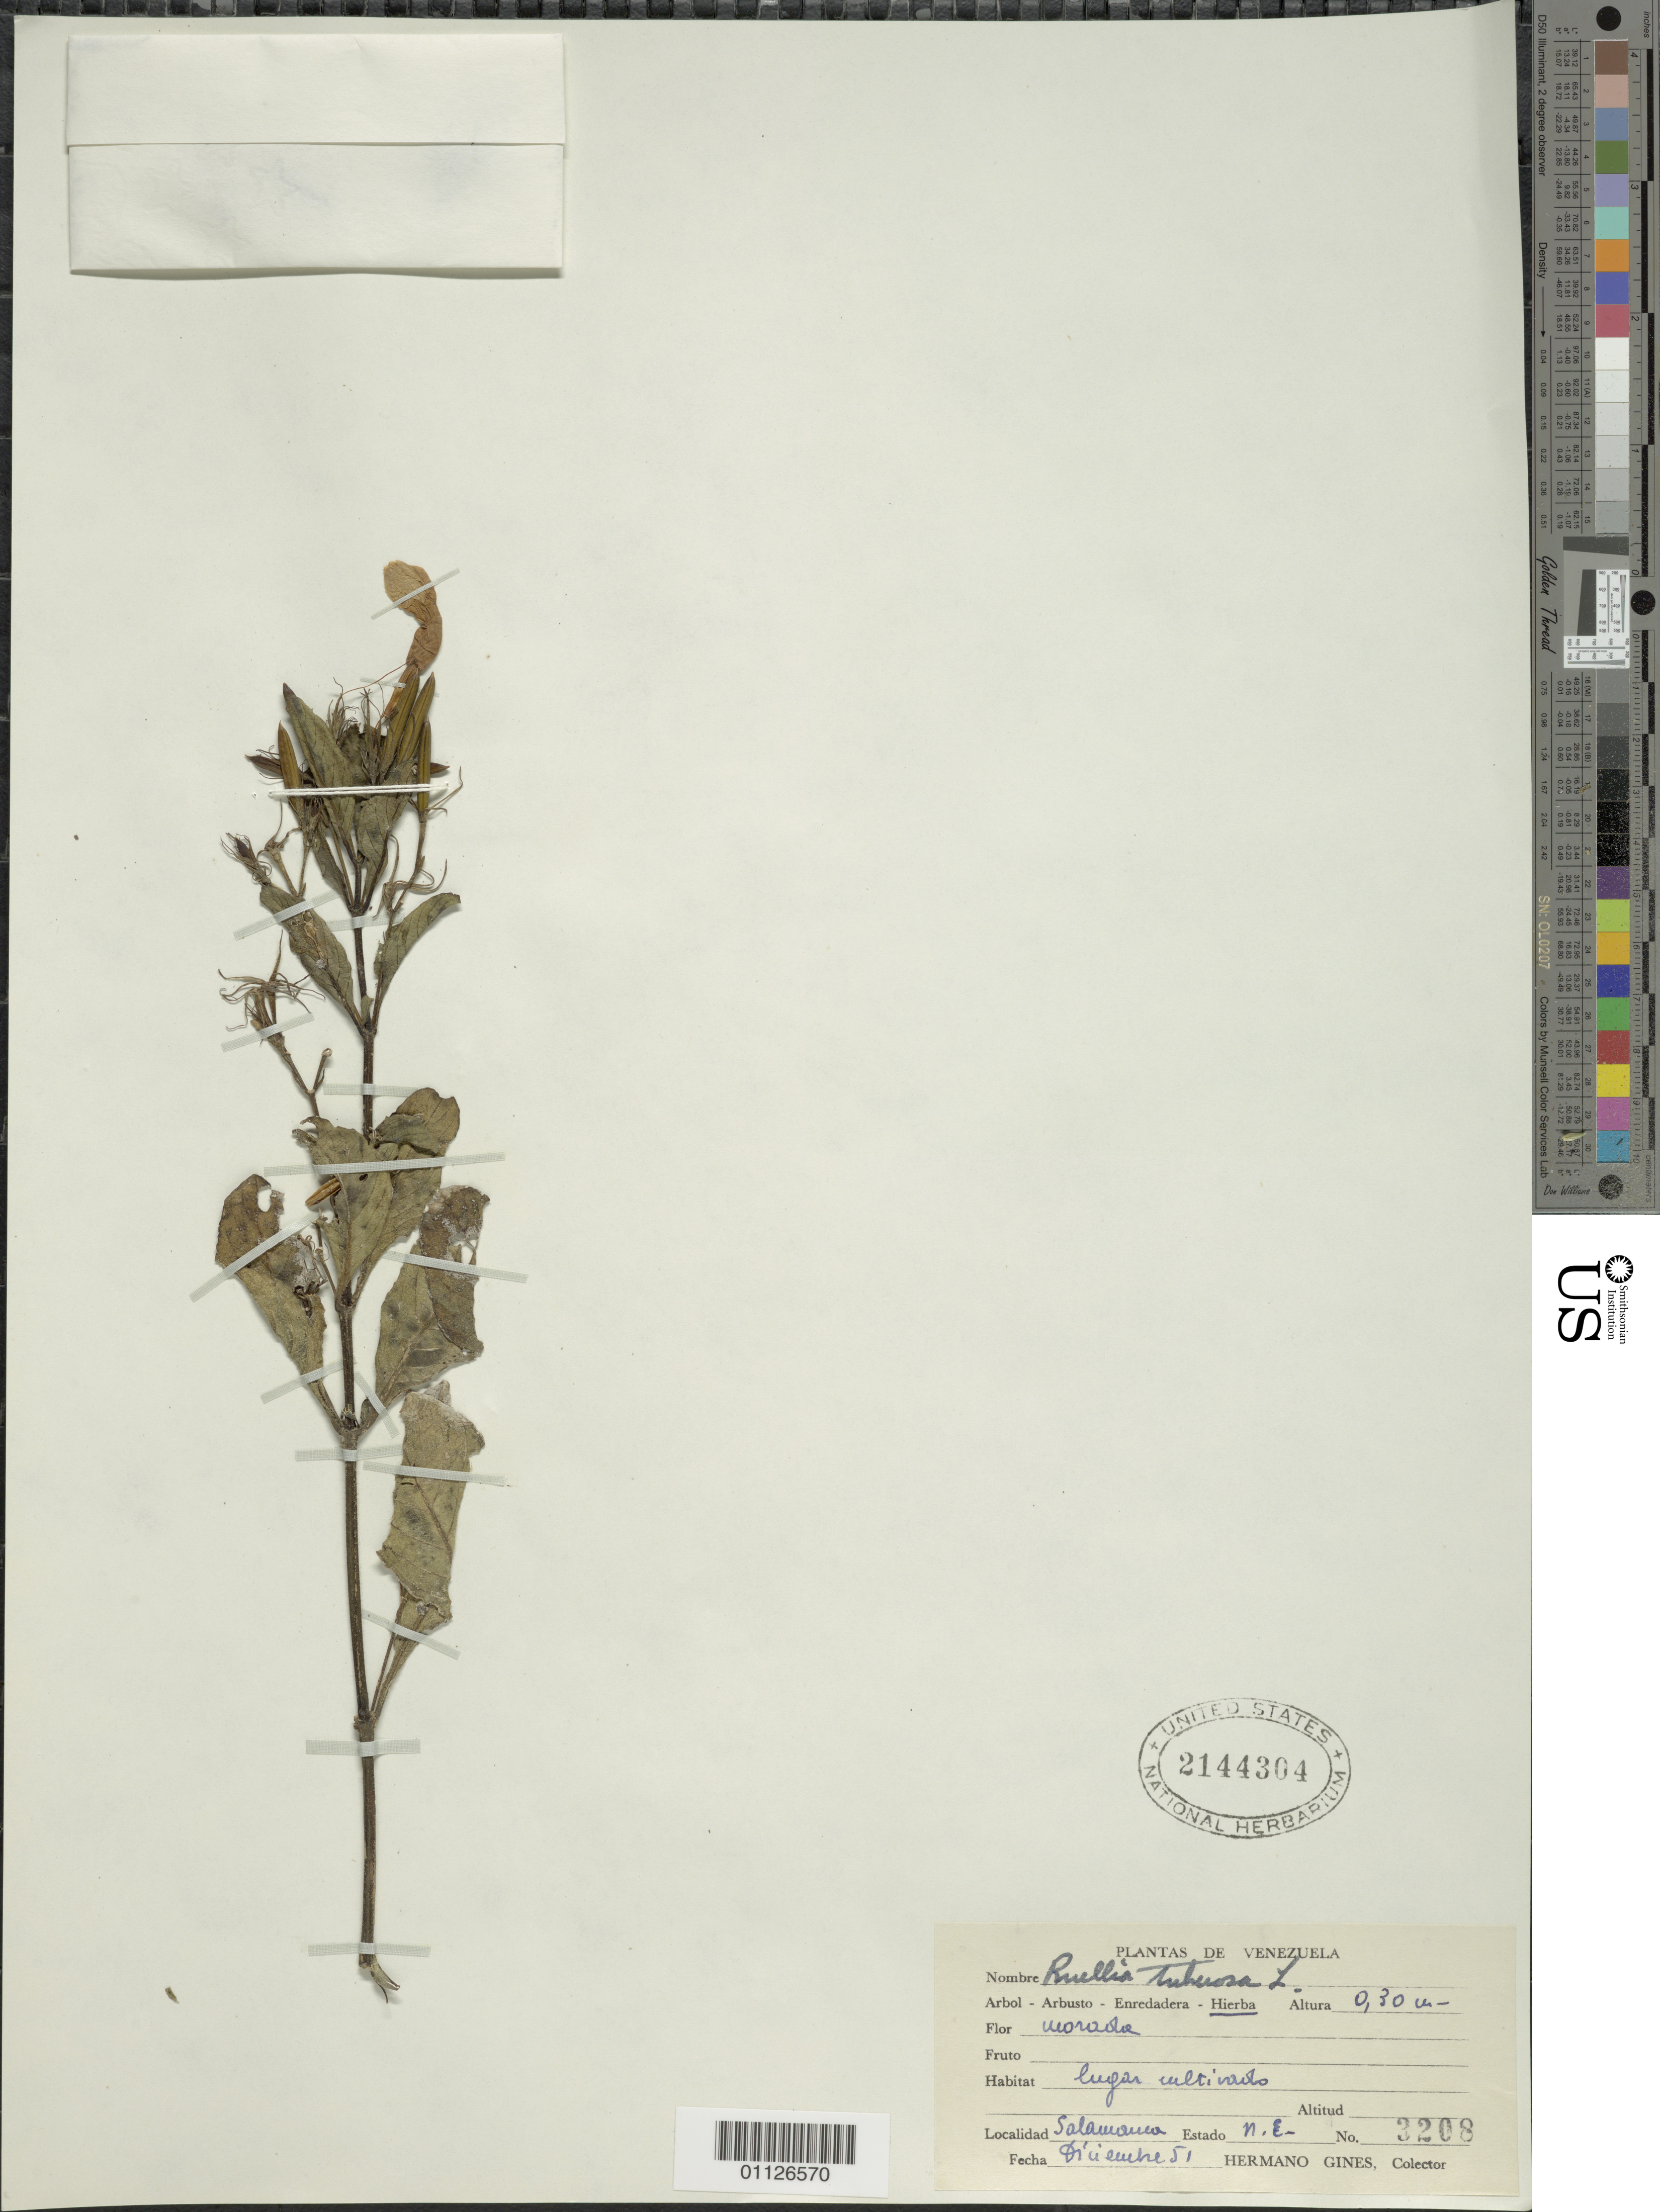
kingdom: Plantae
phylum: Tracheophyta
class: Magnoliopsida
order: Lamiales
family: Acanthaceae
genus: Ruellia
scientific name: Ruellia tuberosa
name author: L.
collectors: Bro. Gines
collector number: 3208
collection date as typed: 01 Dec 1951 to 31 Dec 1951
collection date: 1951-12-01/1951-12-31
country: Venezuela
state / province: Nueva Esparta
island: Margarita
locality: Salamanca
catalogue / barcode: US 2144304